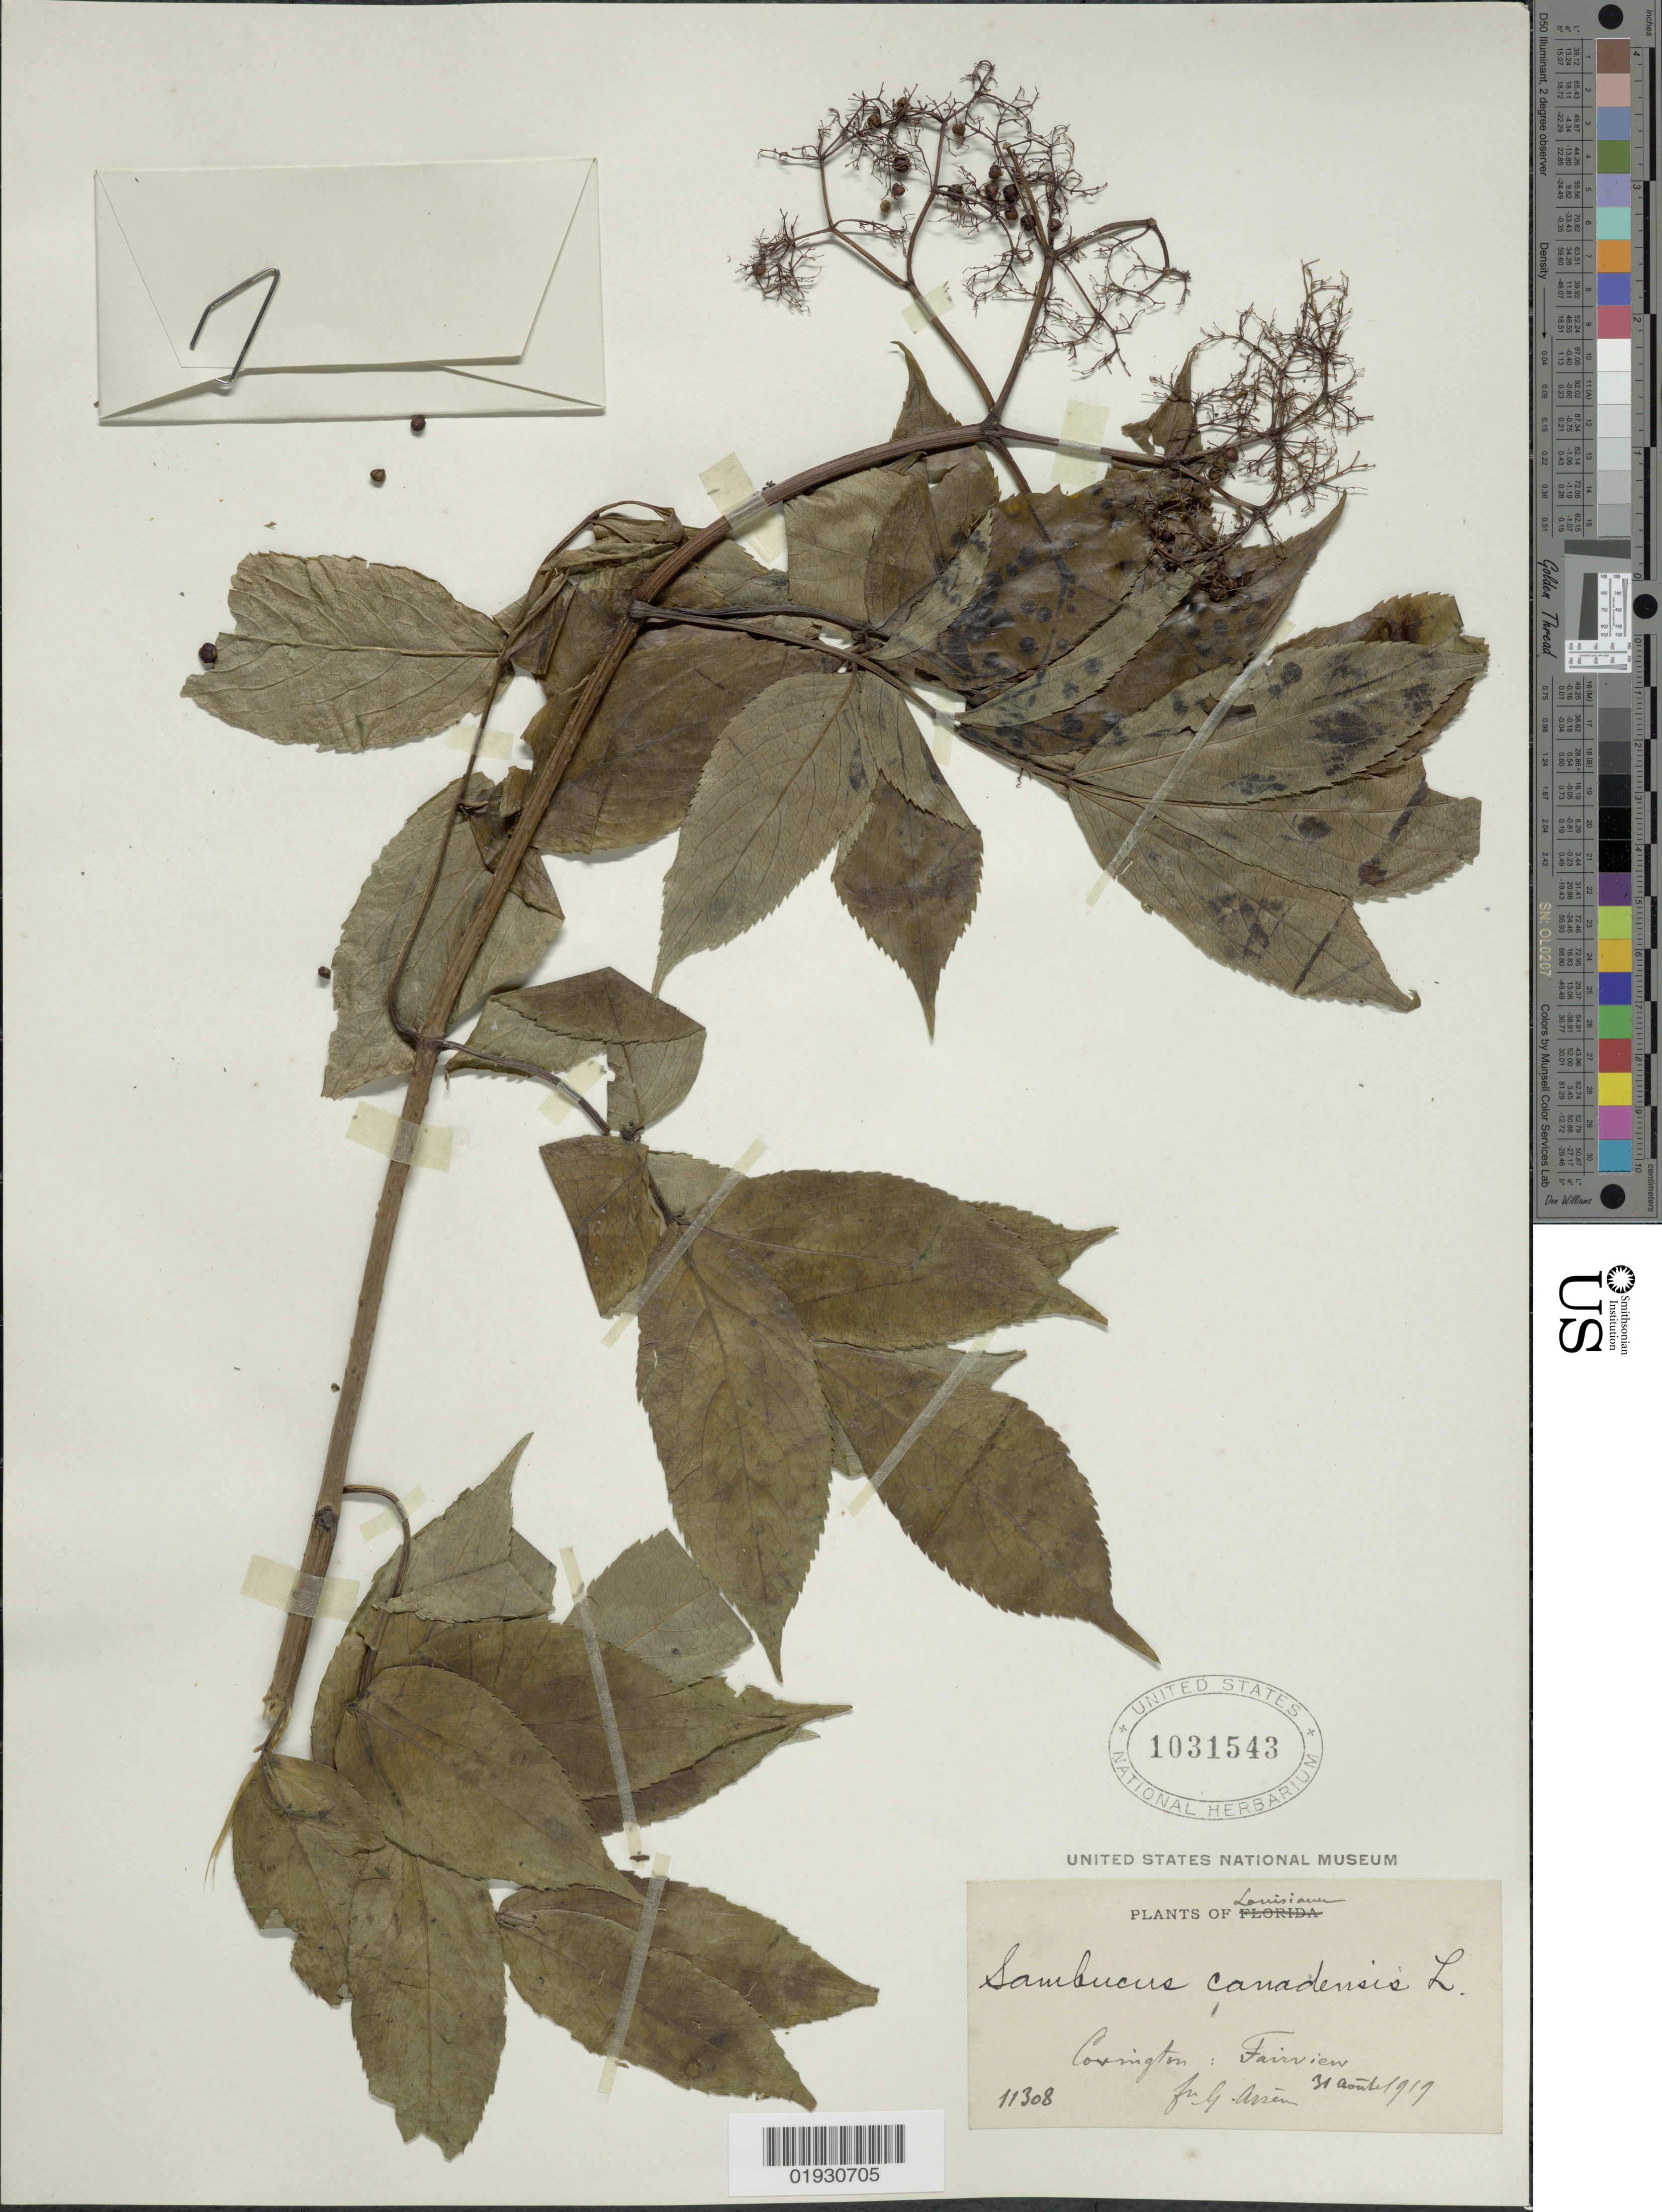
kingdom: Plantae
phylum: Tracheophyta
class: Magnoliopsida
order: Dipsacales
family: Viburnaceae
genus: Sambucus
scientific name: Sambucus canadensis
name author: L.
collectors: Bro. G. Arsène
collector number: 11308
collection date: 1919-08-31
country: United States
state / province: Louisiana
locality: Covington: Fairview.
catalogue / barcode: US 1031543